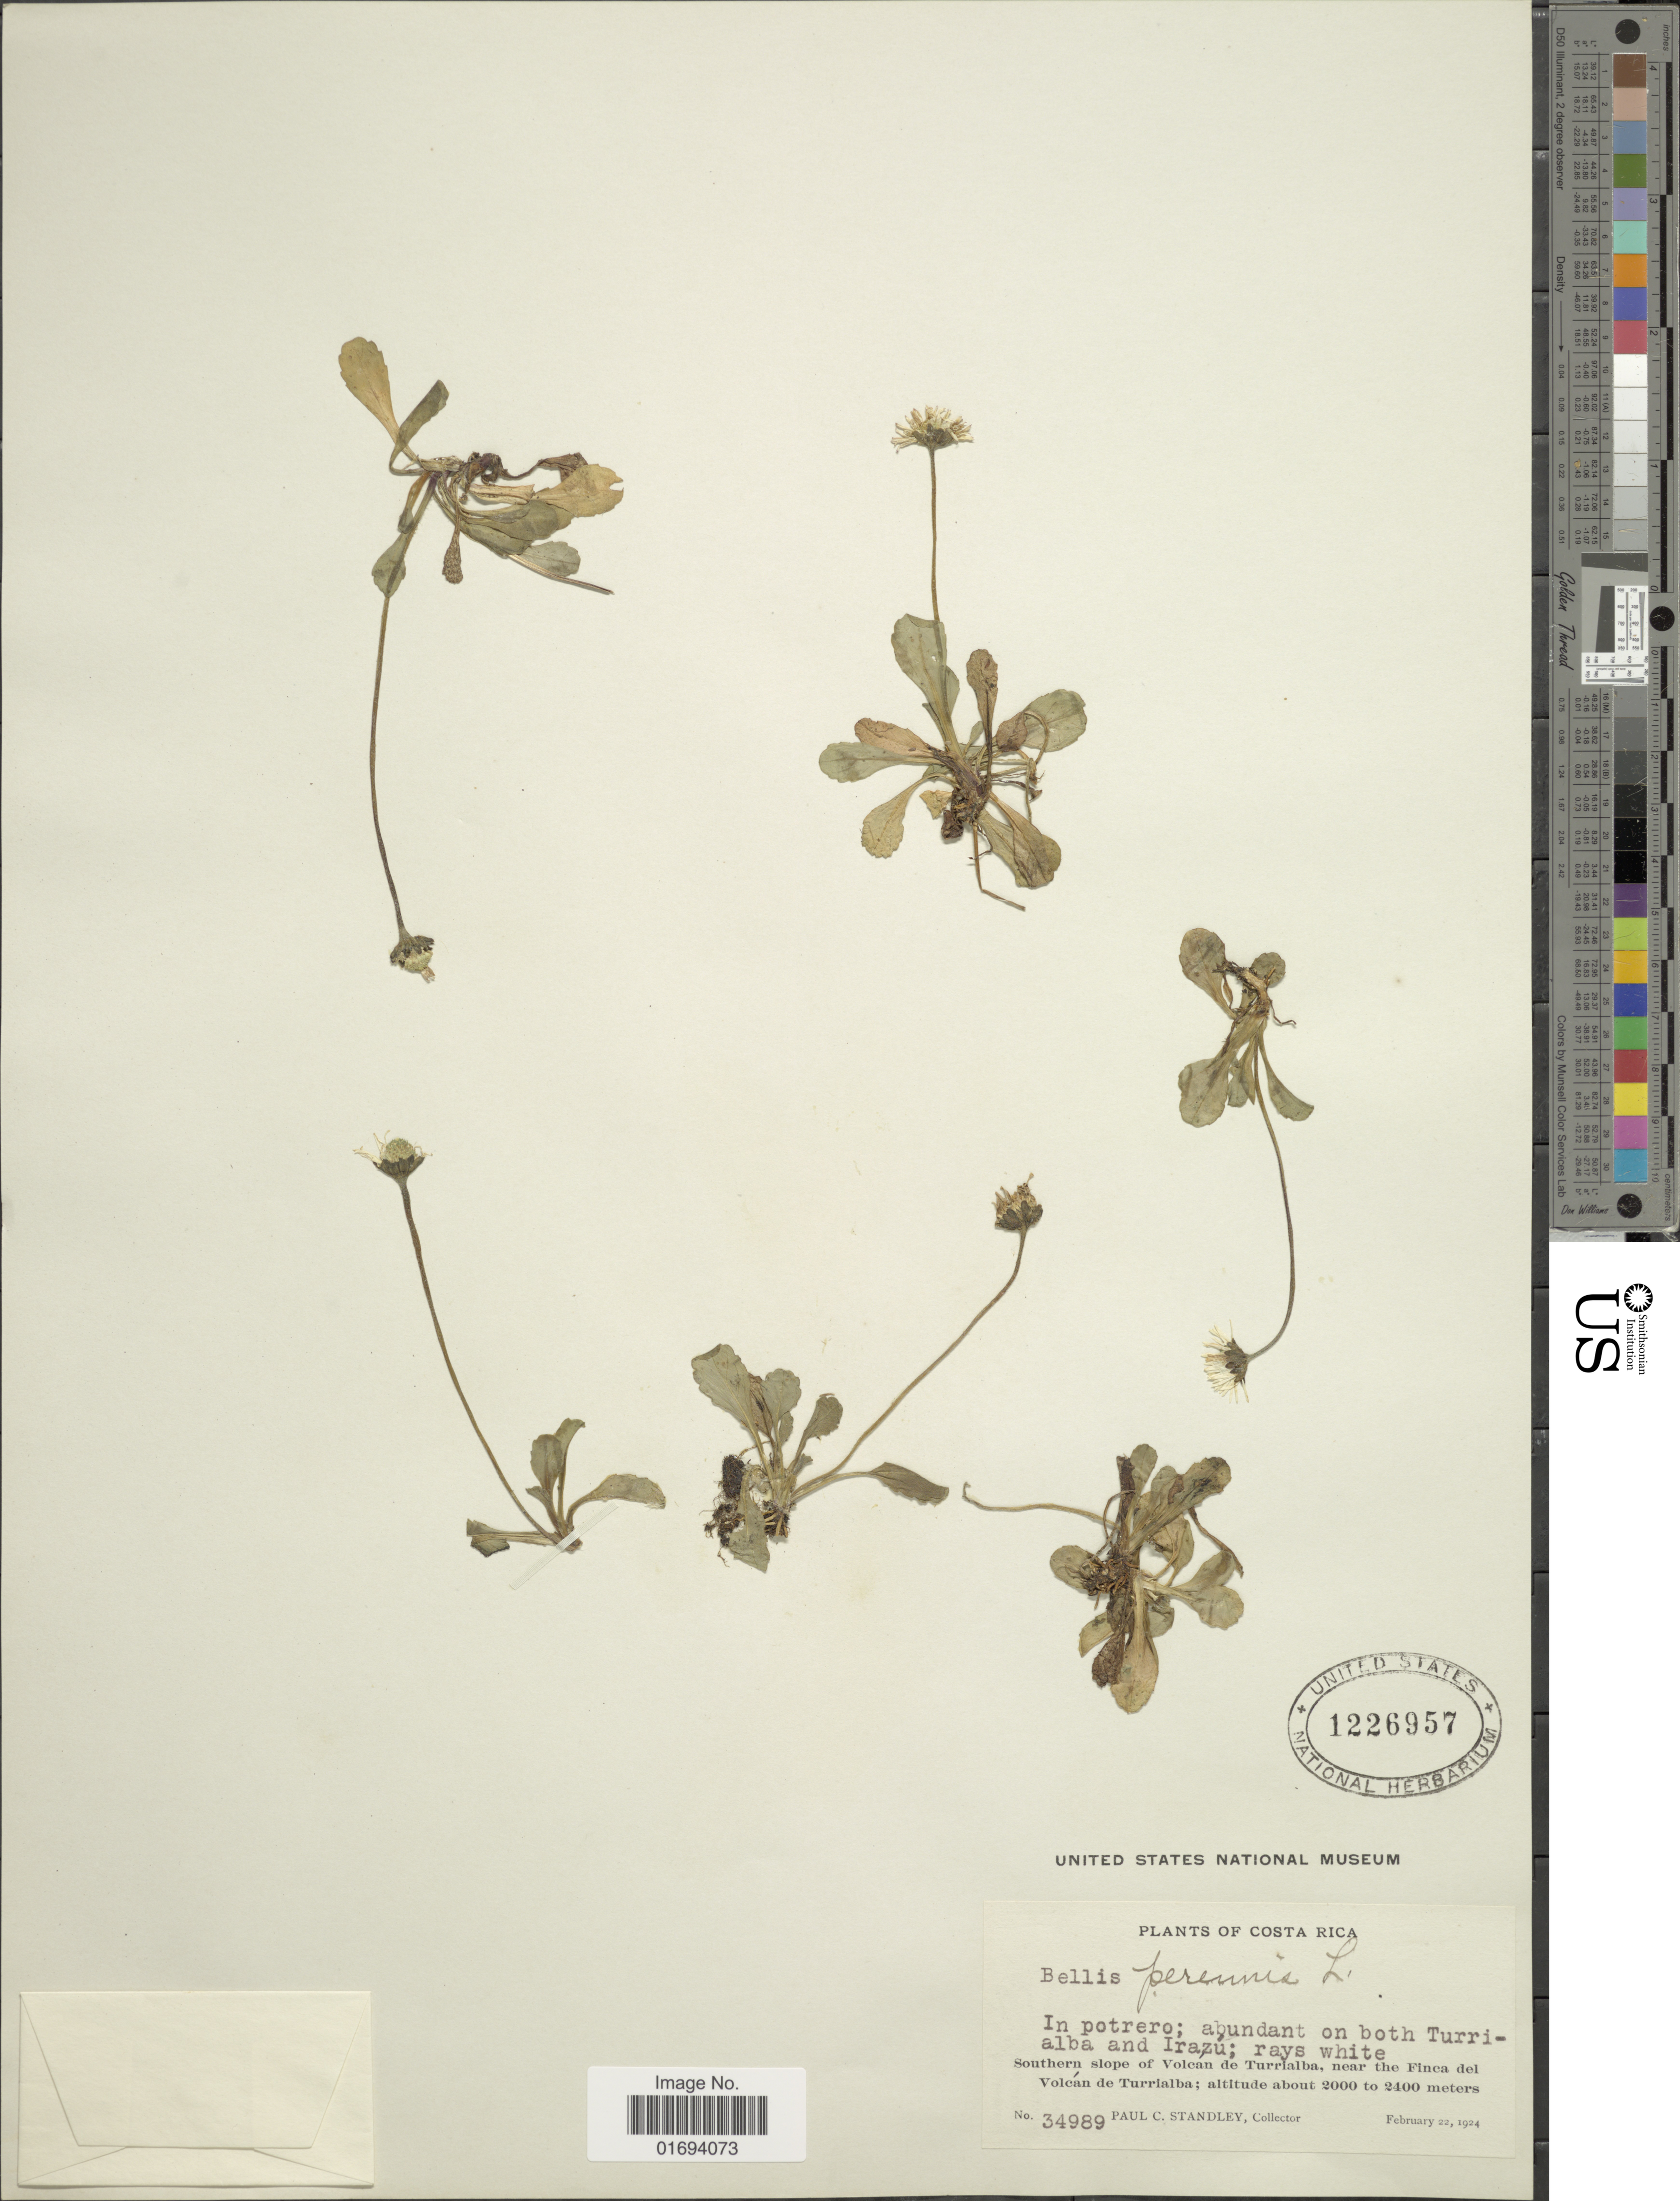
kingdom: Plantae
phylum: Tracheophyta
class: Magnoliopsida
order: Asterales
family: Asteraceae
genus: Bellis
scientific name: Bellis perennis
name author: L.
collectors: P. C. Standley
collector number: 34989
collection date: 1924-02-22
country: Costa Rica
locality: Southern slope of Volcan de Turrialba, near the Finca del Volcan de Turrialba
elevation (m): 2000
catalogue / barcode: US 1226957